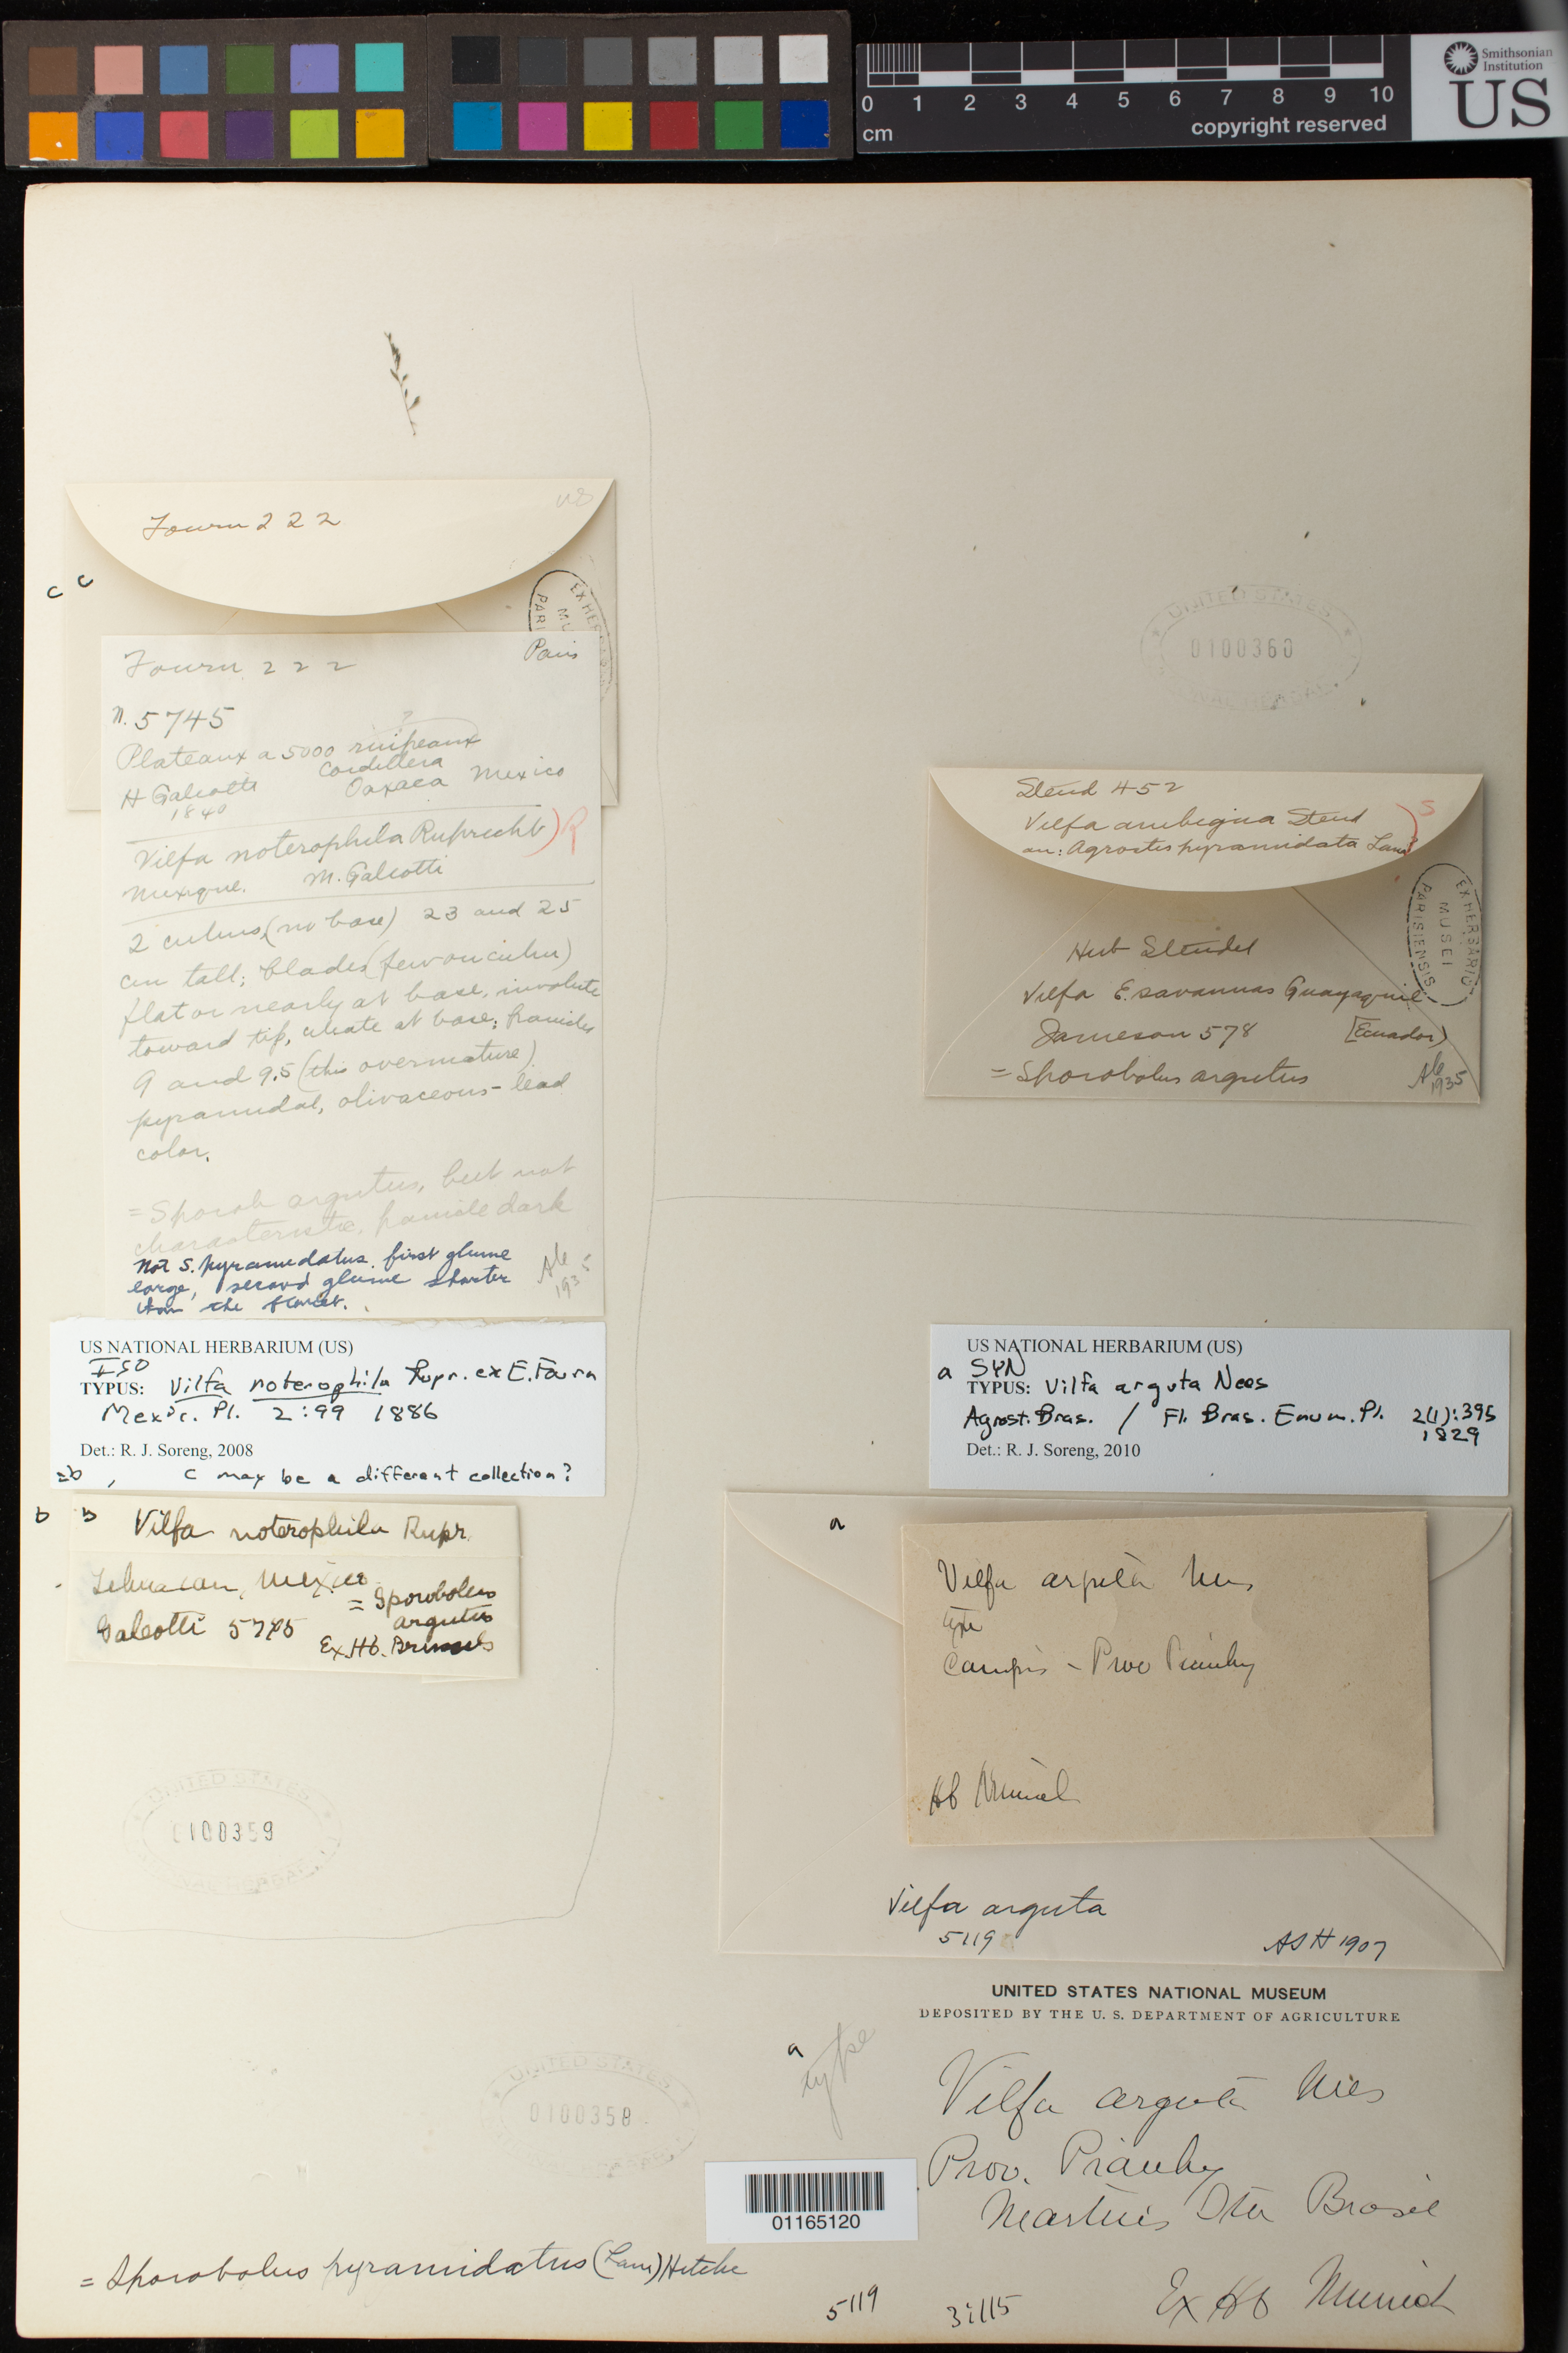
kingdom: Plantae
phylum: Tracheophyta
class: Liliopsida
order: Poales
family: Poaceae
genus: Vilfa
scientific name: Vilfa ambigua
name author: Steud.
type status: Type Collection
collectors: W. Jameson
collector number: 578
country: Ecuador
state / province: Guayas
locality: Guayaquil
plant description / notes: Fragmentary material of type specimen ex herb. Paris. Mounted on sheet with other elements representing types of different names.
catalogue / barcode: US 100360-3